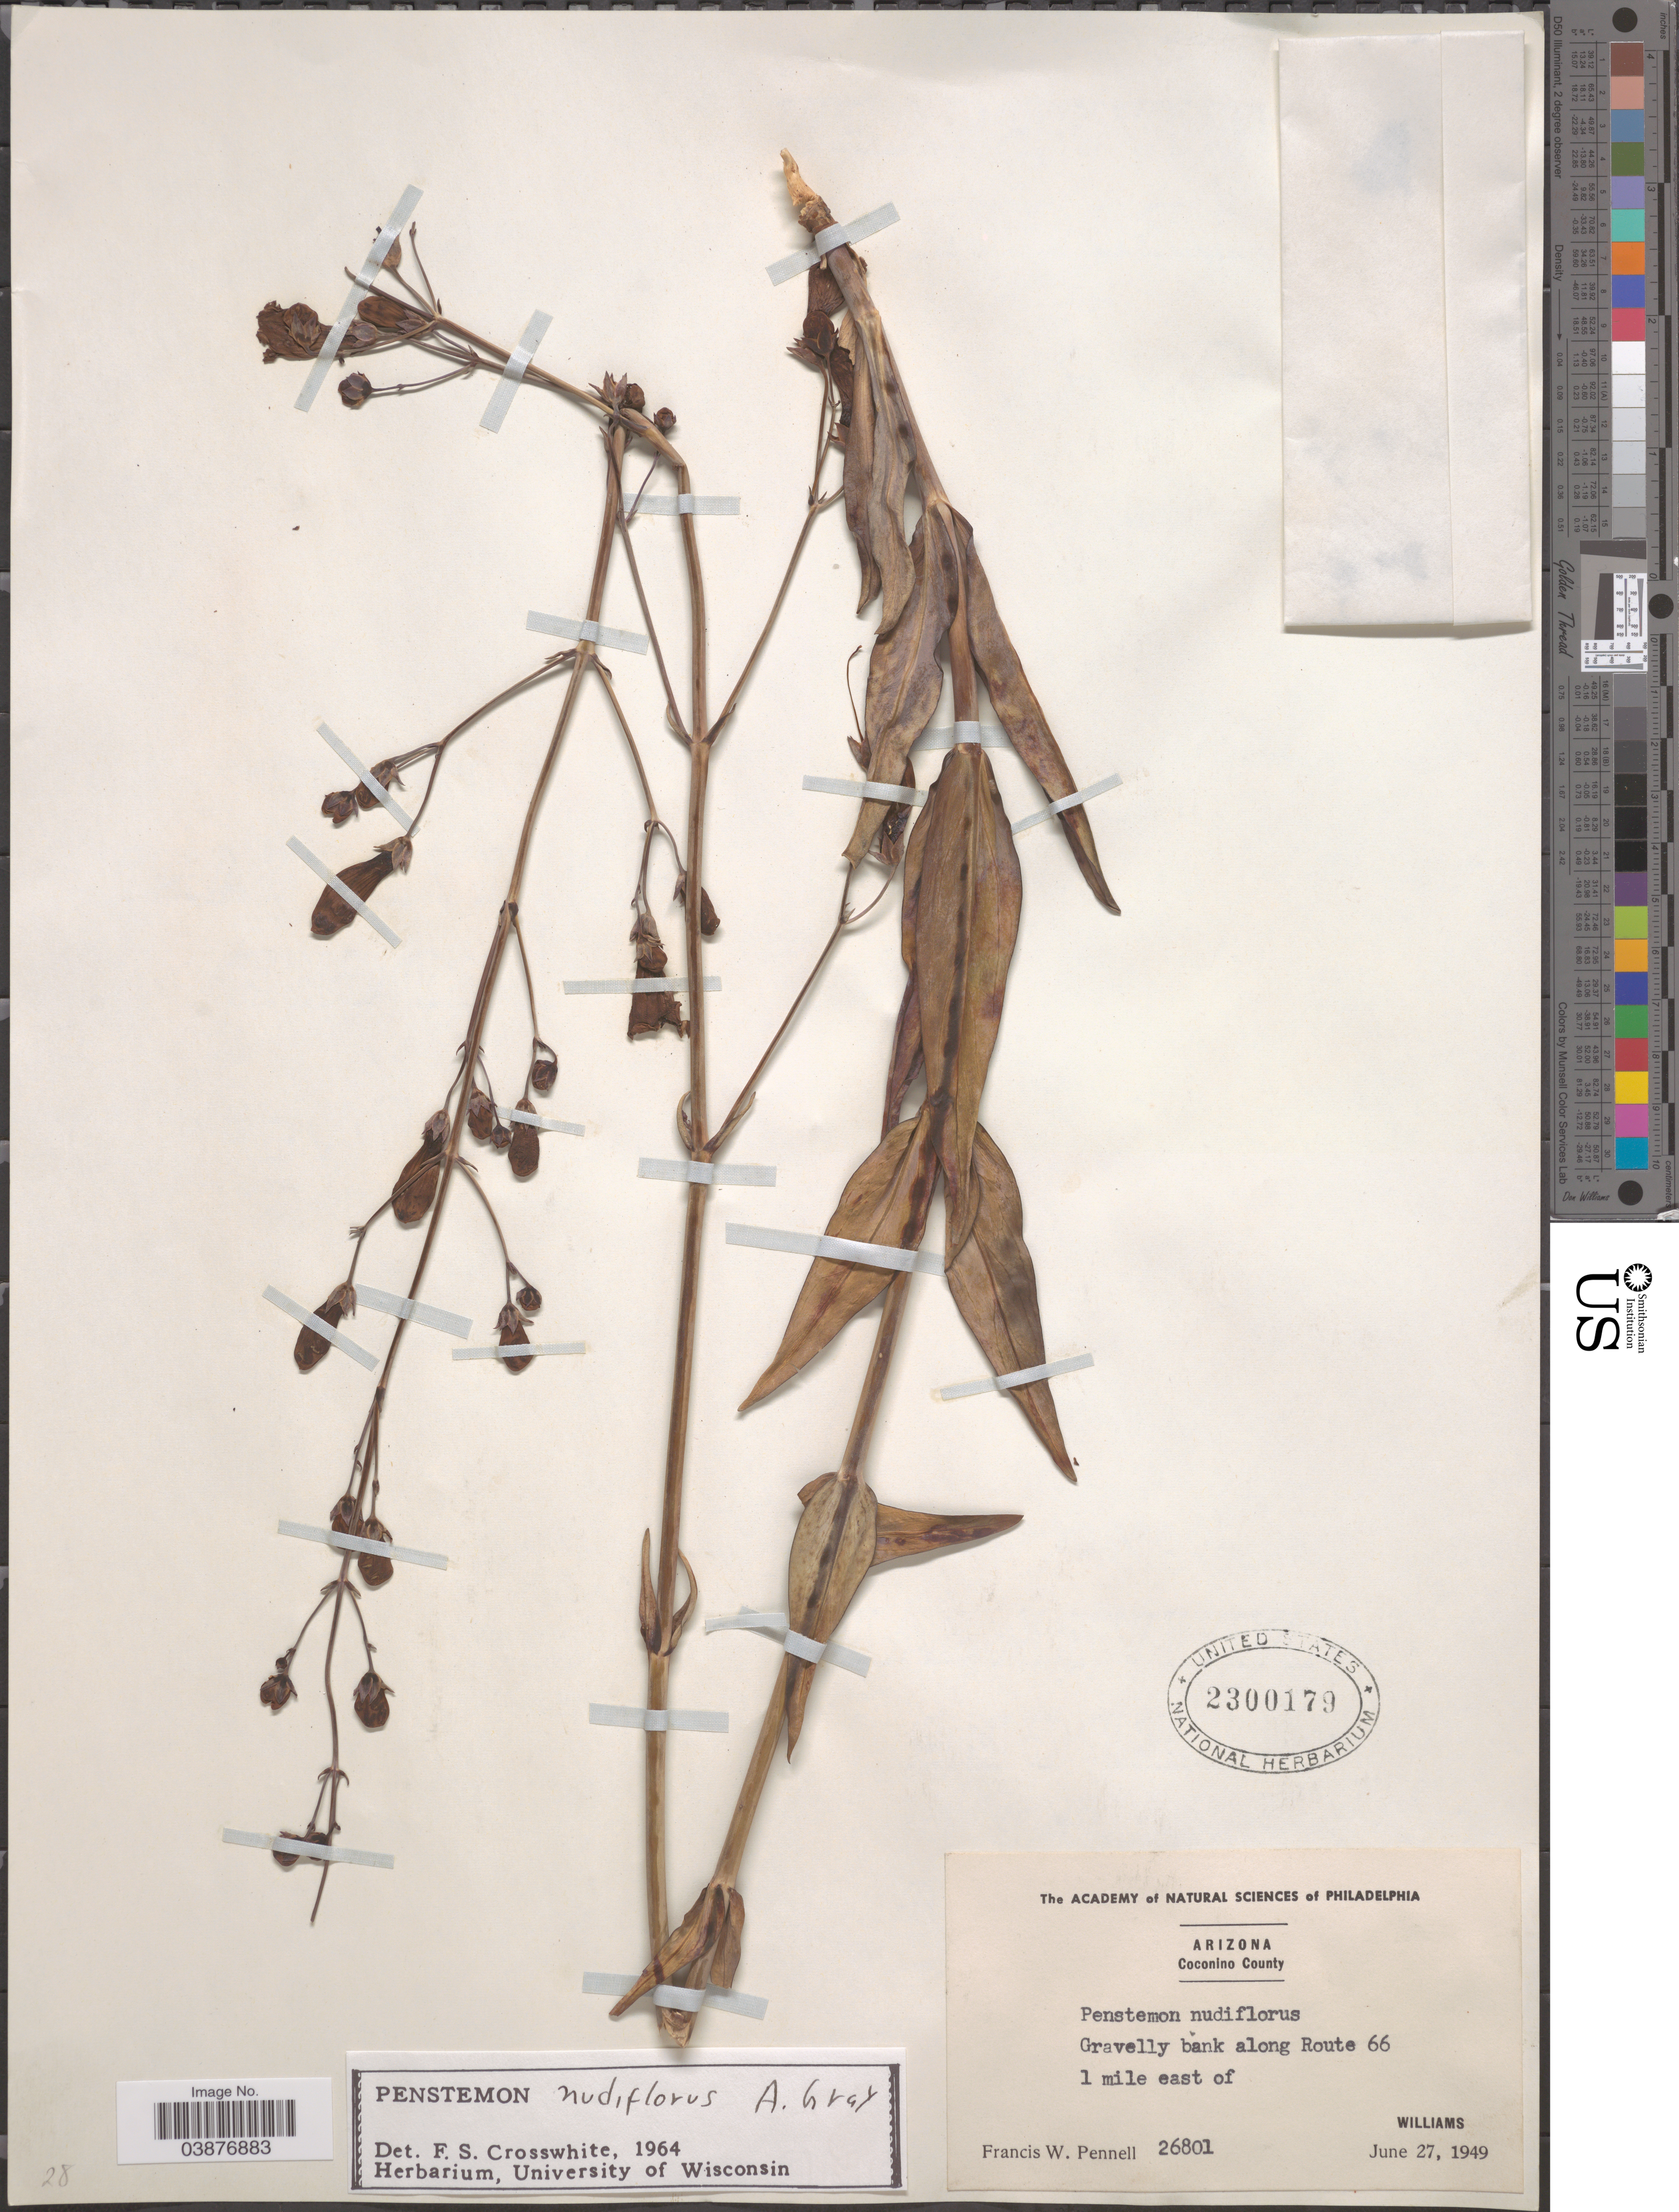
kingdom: Plantae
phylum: Tracheophyta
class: Magnoliopsida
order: Lamiales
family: Plantaginaceae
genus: Penstemon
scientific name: Penstemon nudiflorus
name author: A. Gray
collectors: F. W. Pennell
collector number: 26801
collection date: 1949-06-27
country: United States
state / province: Arizona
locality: Coconino County. Gravelly bank along Route 66. 1 mile east of Williams.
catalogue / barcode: US 2300179